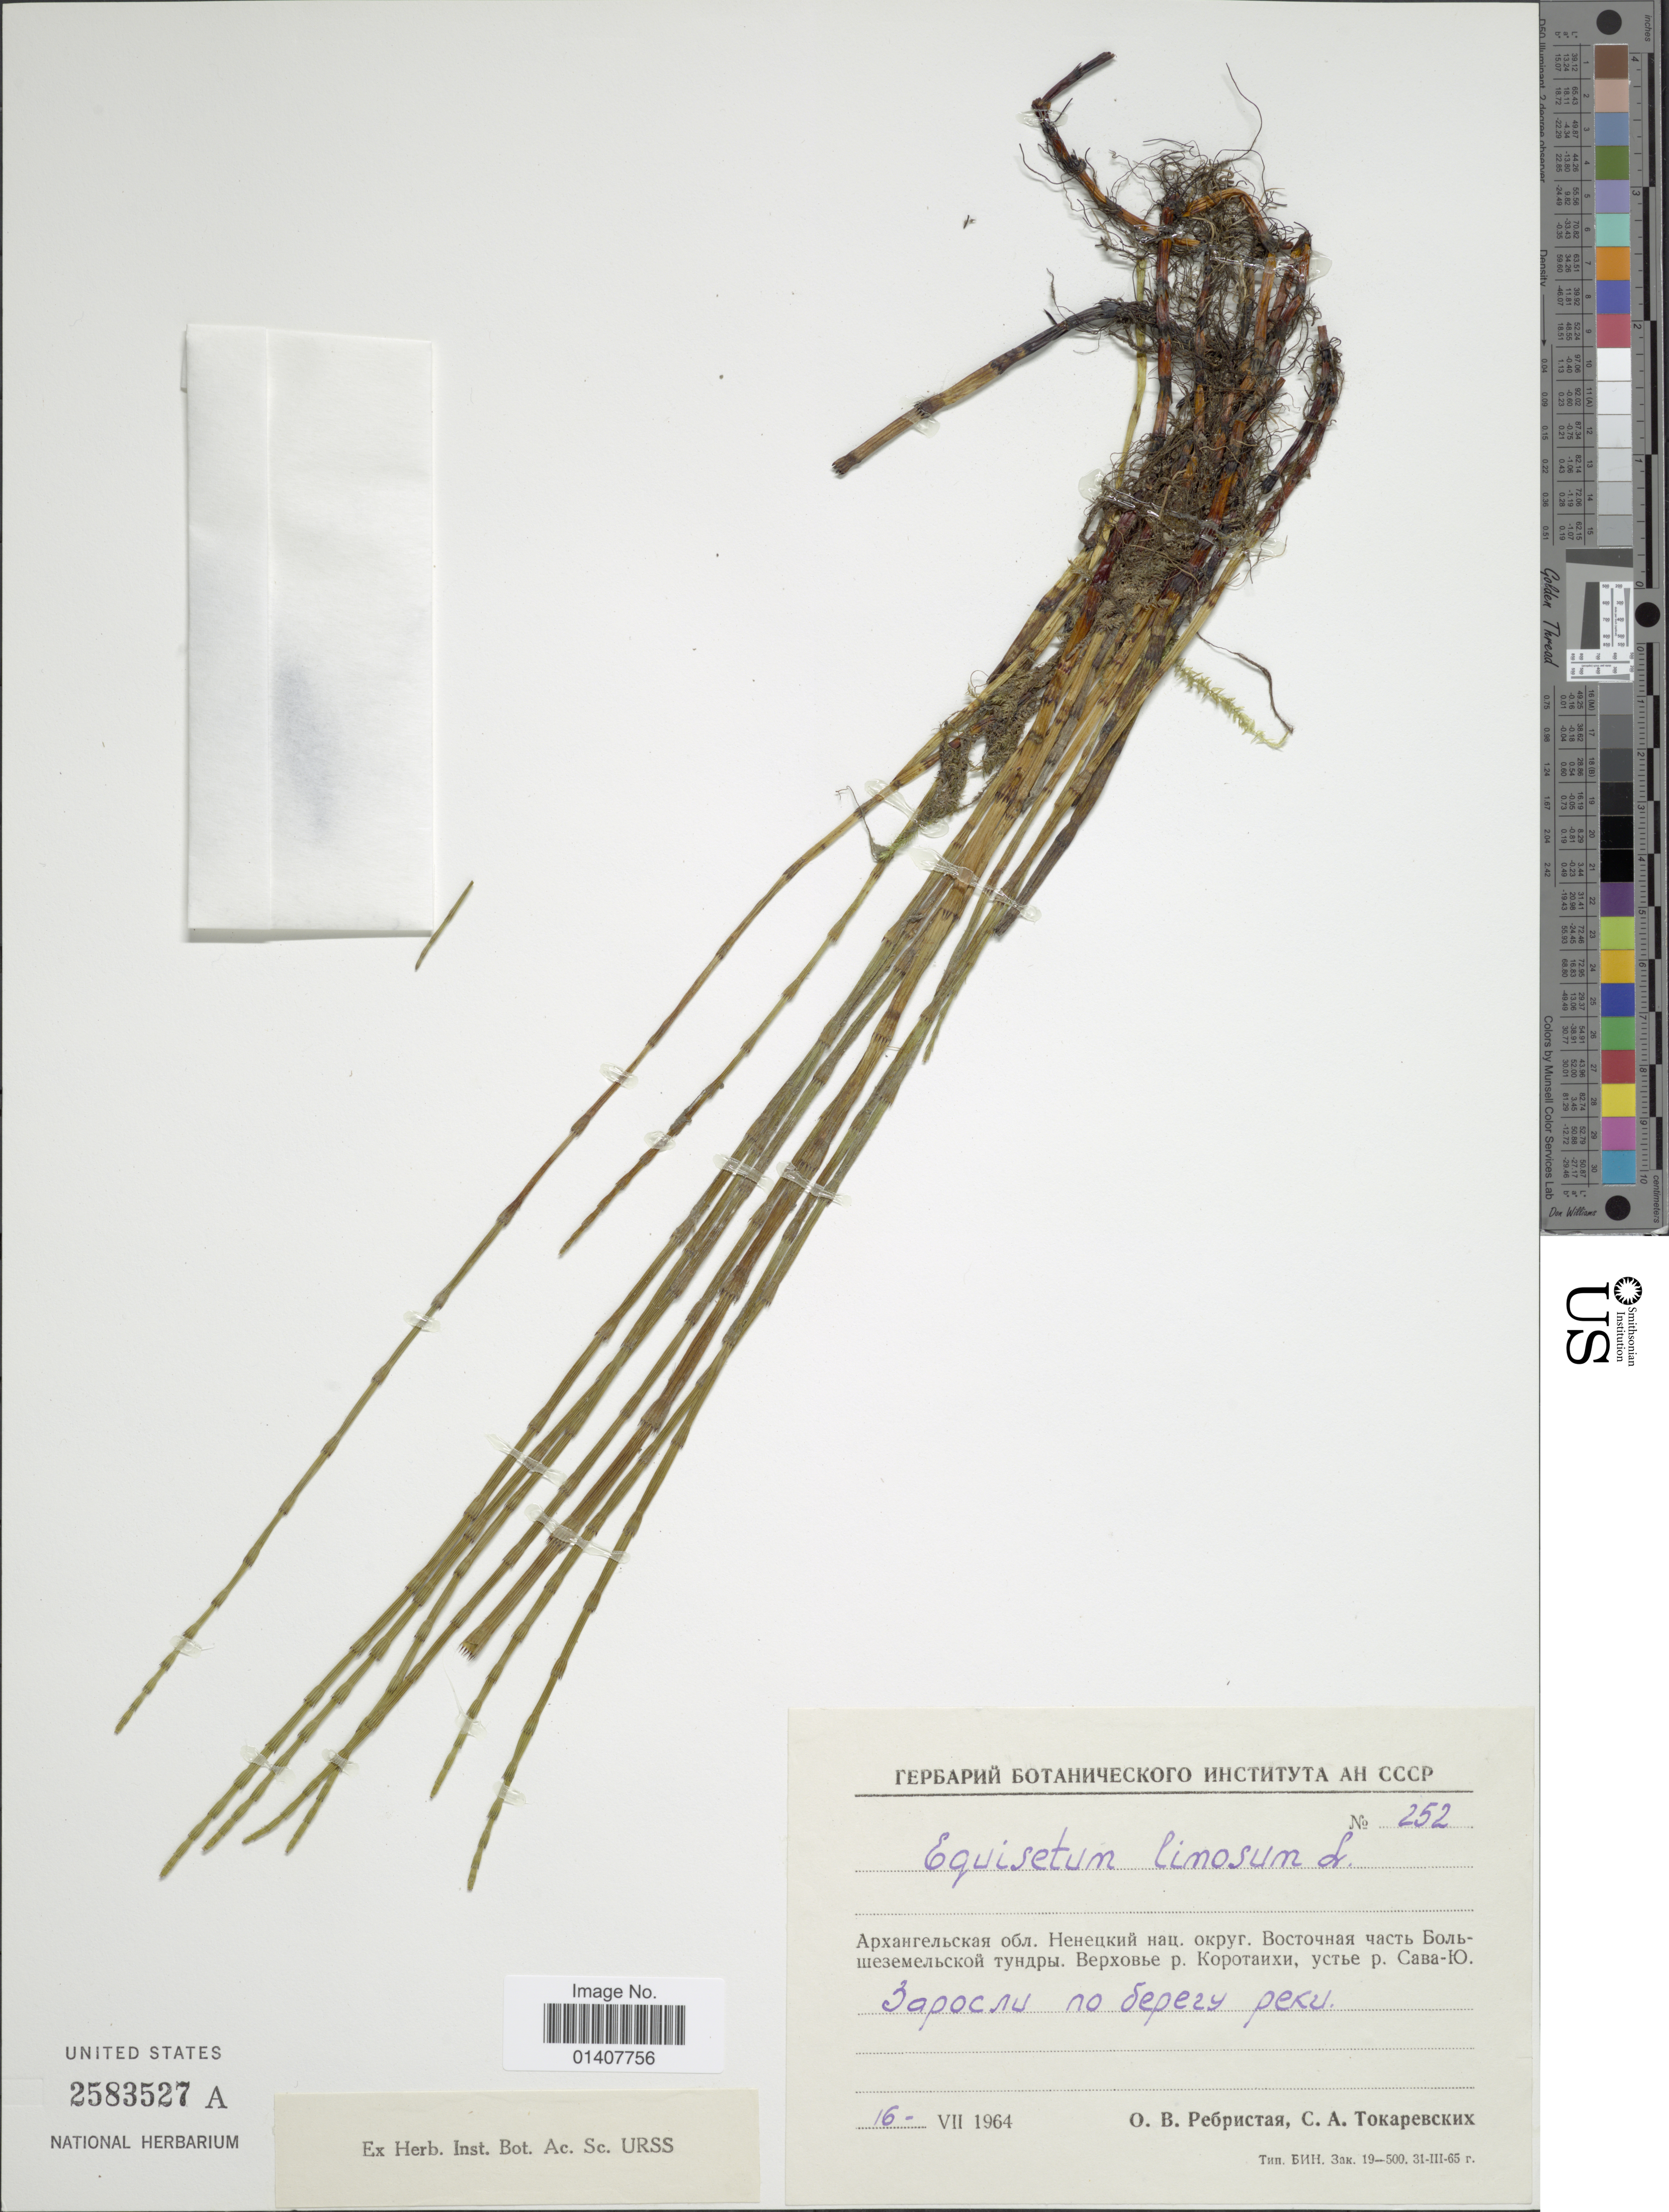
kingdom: Plantae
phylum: Tracheophyta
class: Polypodiopsida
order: Equisetales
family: Equisetaceae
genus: Equisetum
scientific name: Equisetum fluviatile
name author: L.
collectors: Collector illegible & Collector illegible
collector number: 252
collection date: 1964-07-16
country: U.S.S.R.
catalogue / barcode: US 2583527A